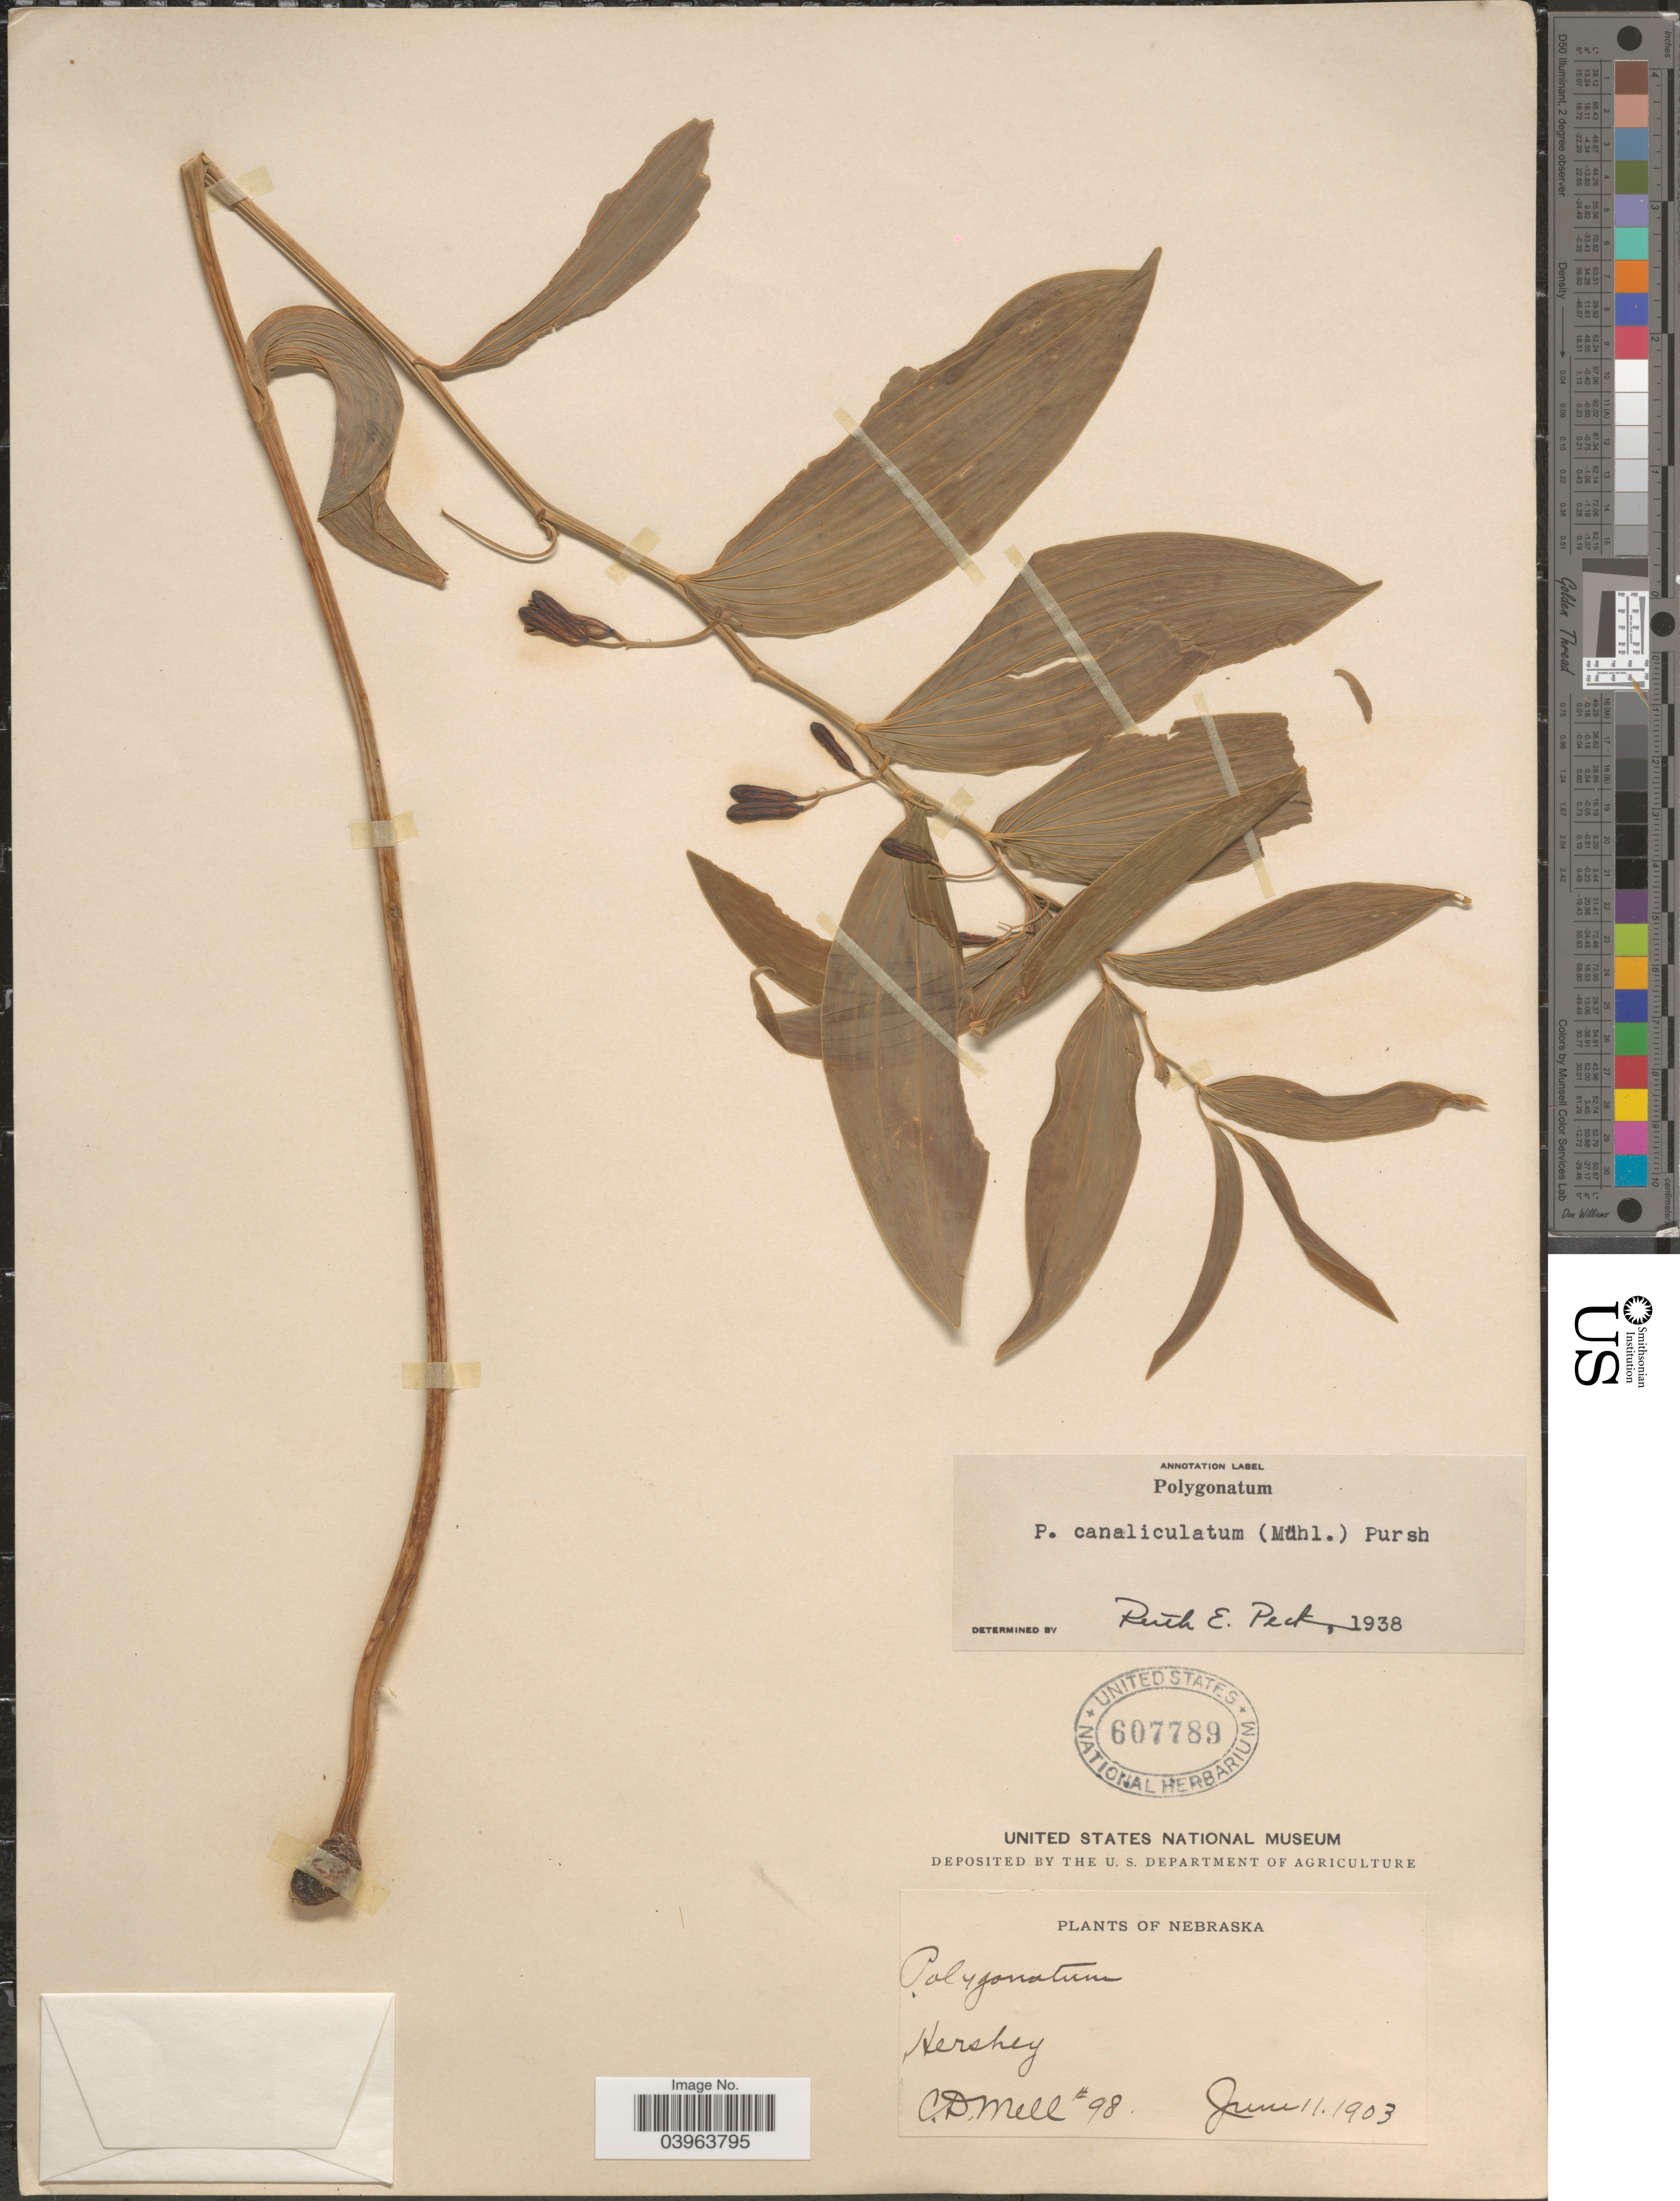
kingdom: Plantae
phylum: Tracheophyta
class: Liliopsida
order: Asparagales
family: Asparagaceae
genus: Polygonatum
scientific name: Polygonatum commutatum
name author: (Schult. f.) A. Dietr.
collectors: C. D. Mell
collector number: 98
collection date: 1903-06-11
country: United States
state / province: Nebraska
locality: Hershey.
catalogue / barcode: US 607789